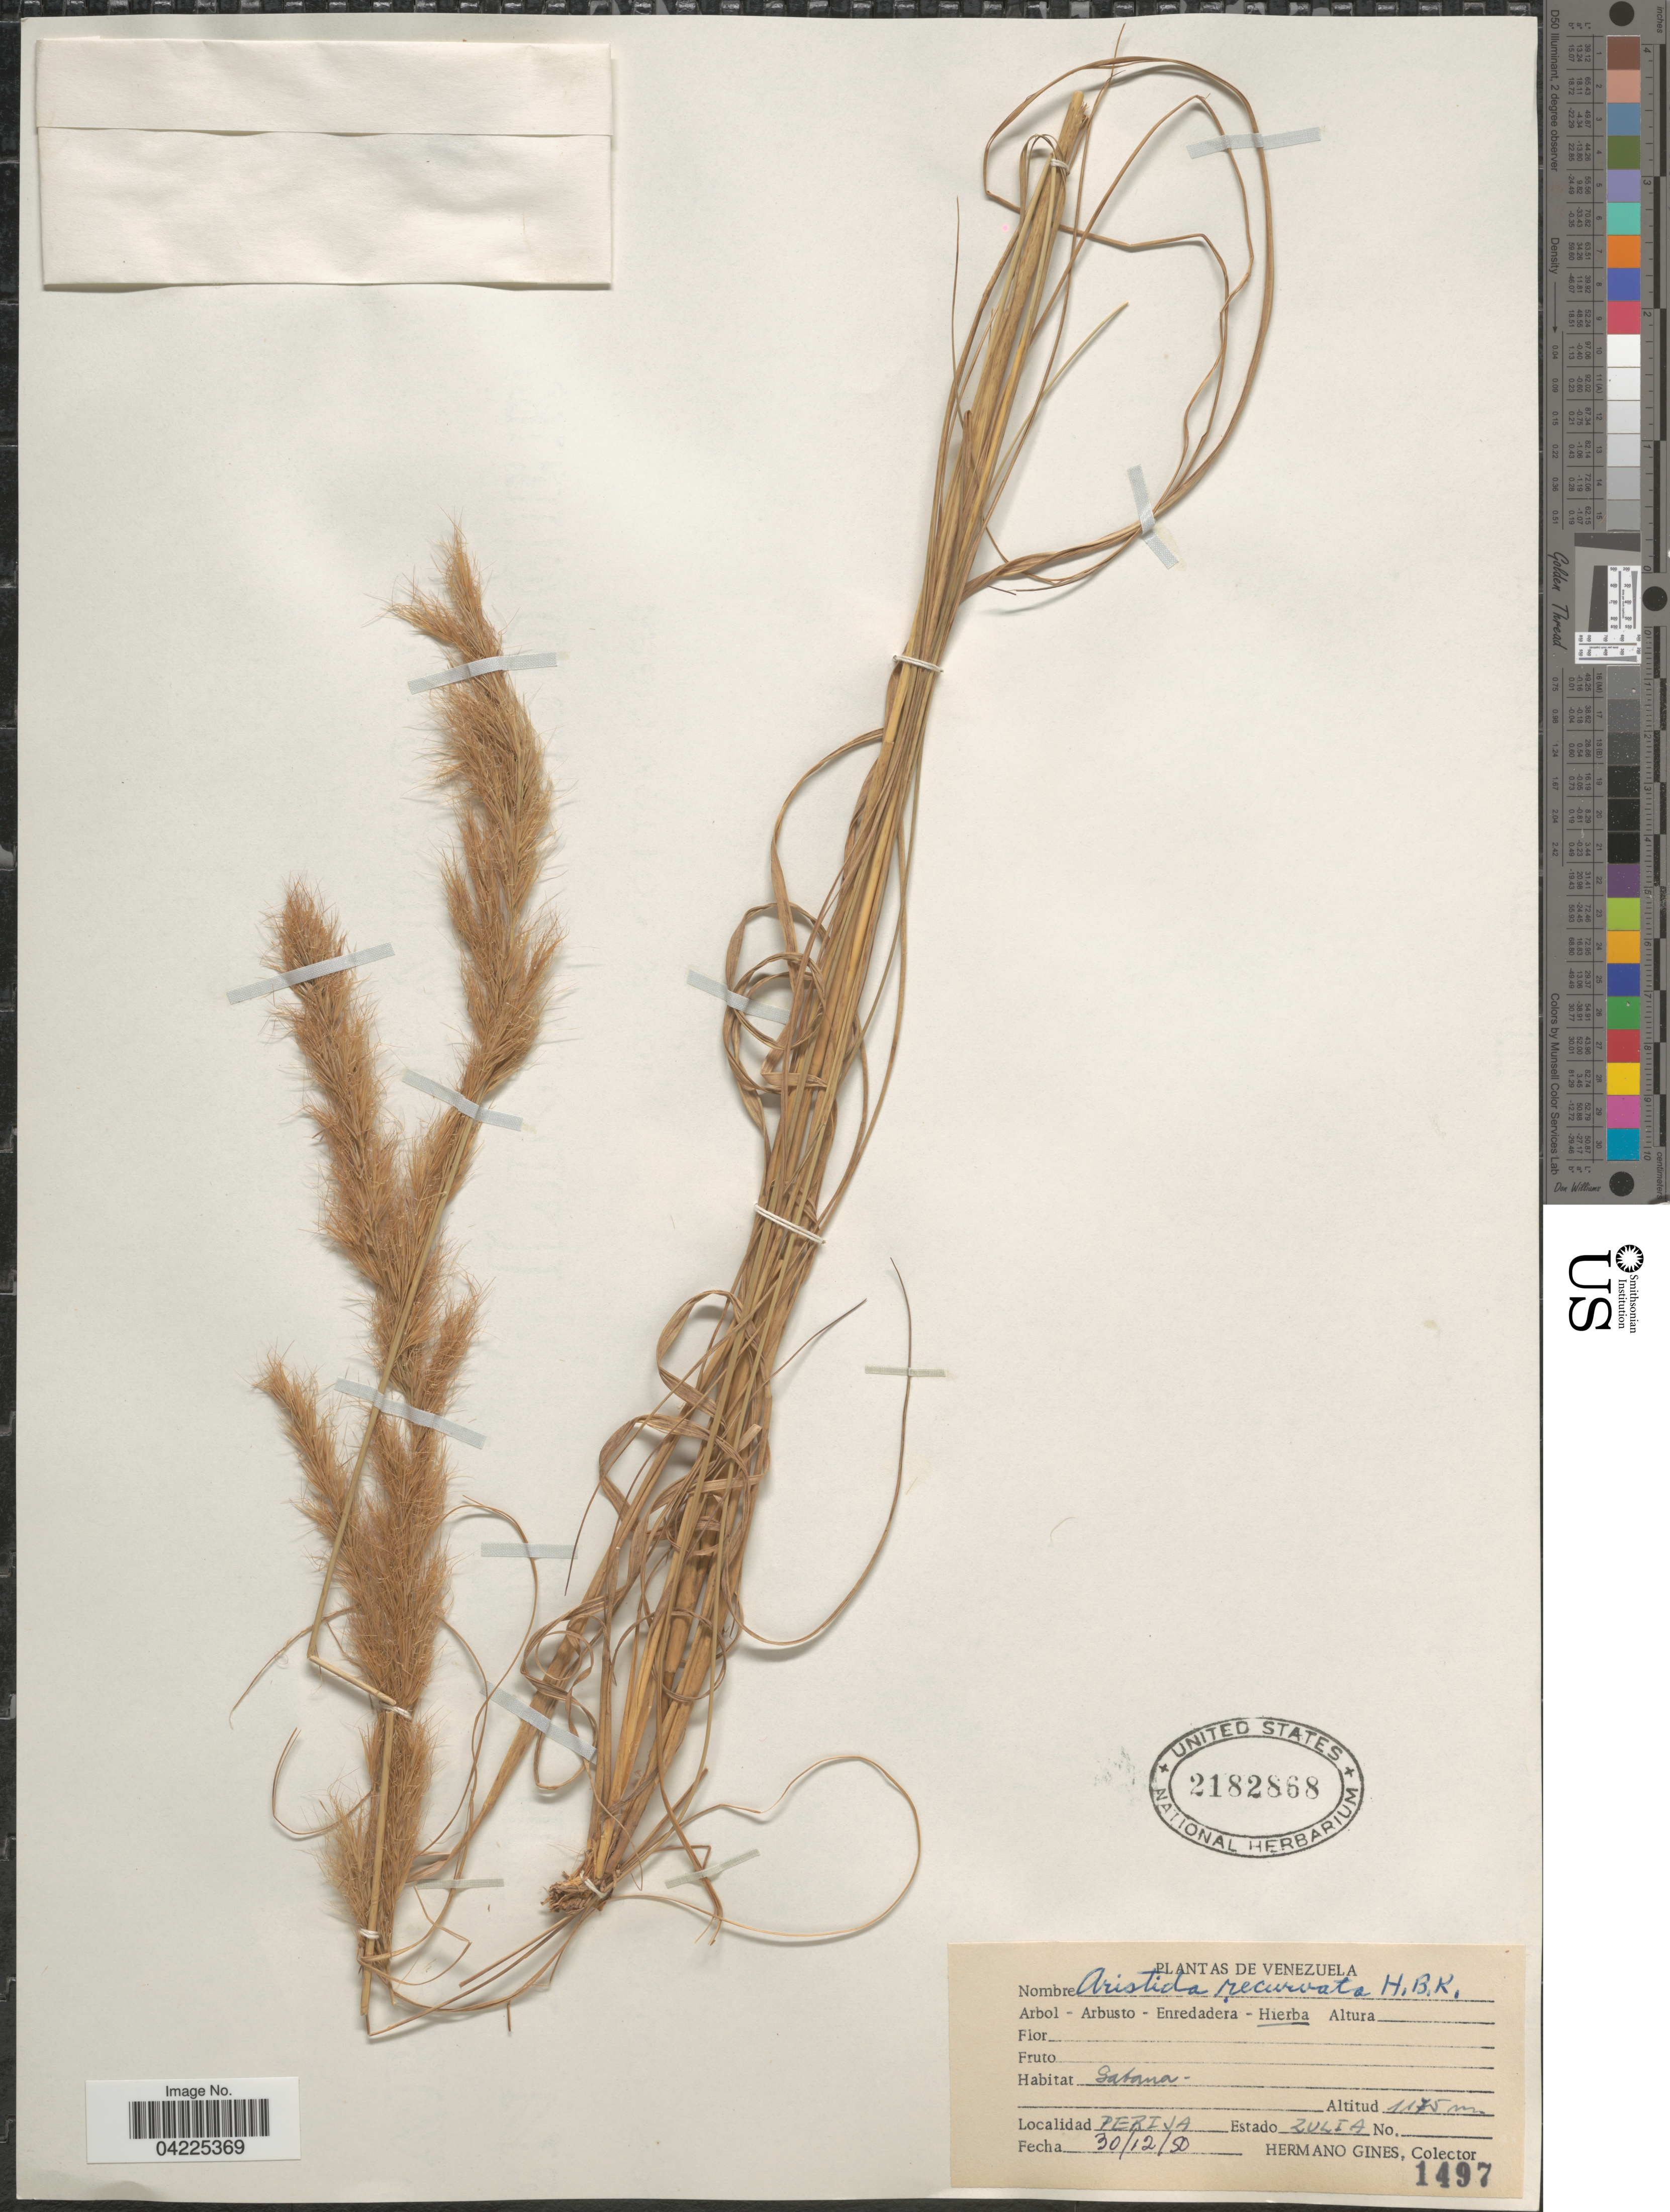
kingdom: Plantae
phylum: Tracheophyta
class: Liliopsida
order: Poales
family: Poaceae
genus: Aristida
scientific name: Aristida recurvata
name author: Kunth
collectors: Bro. Gines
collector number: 1497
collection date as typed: Transcribed d/m/y: 30/12/50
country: Venezuela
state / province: Zulia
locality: Perija.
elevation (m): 1175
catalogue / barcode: US 2182868